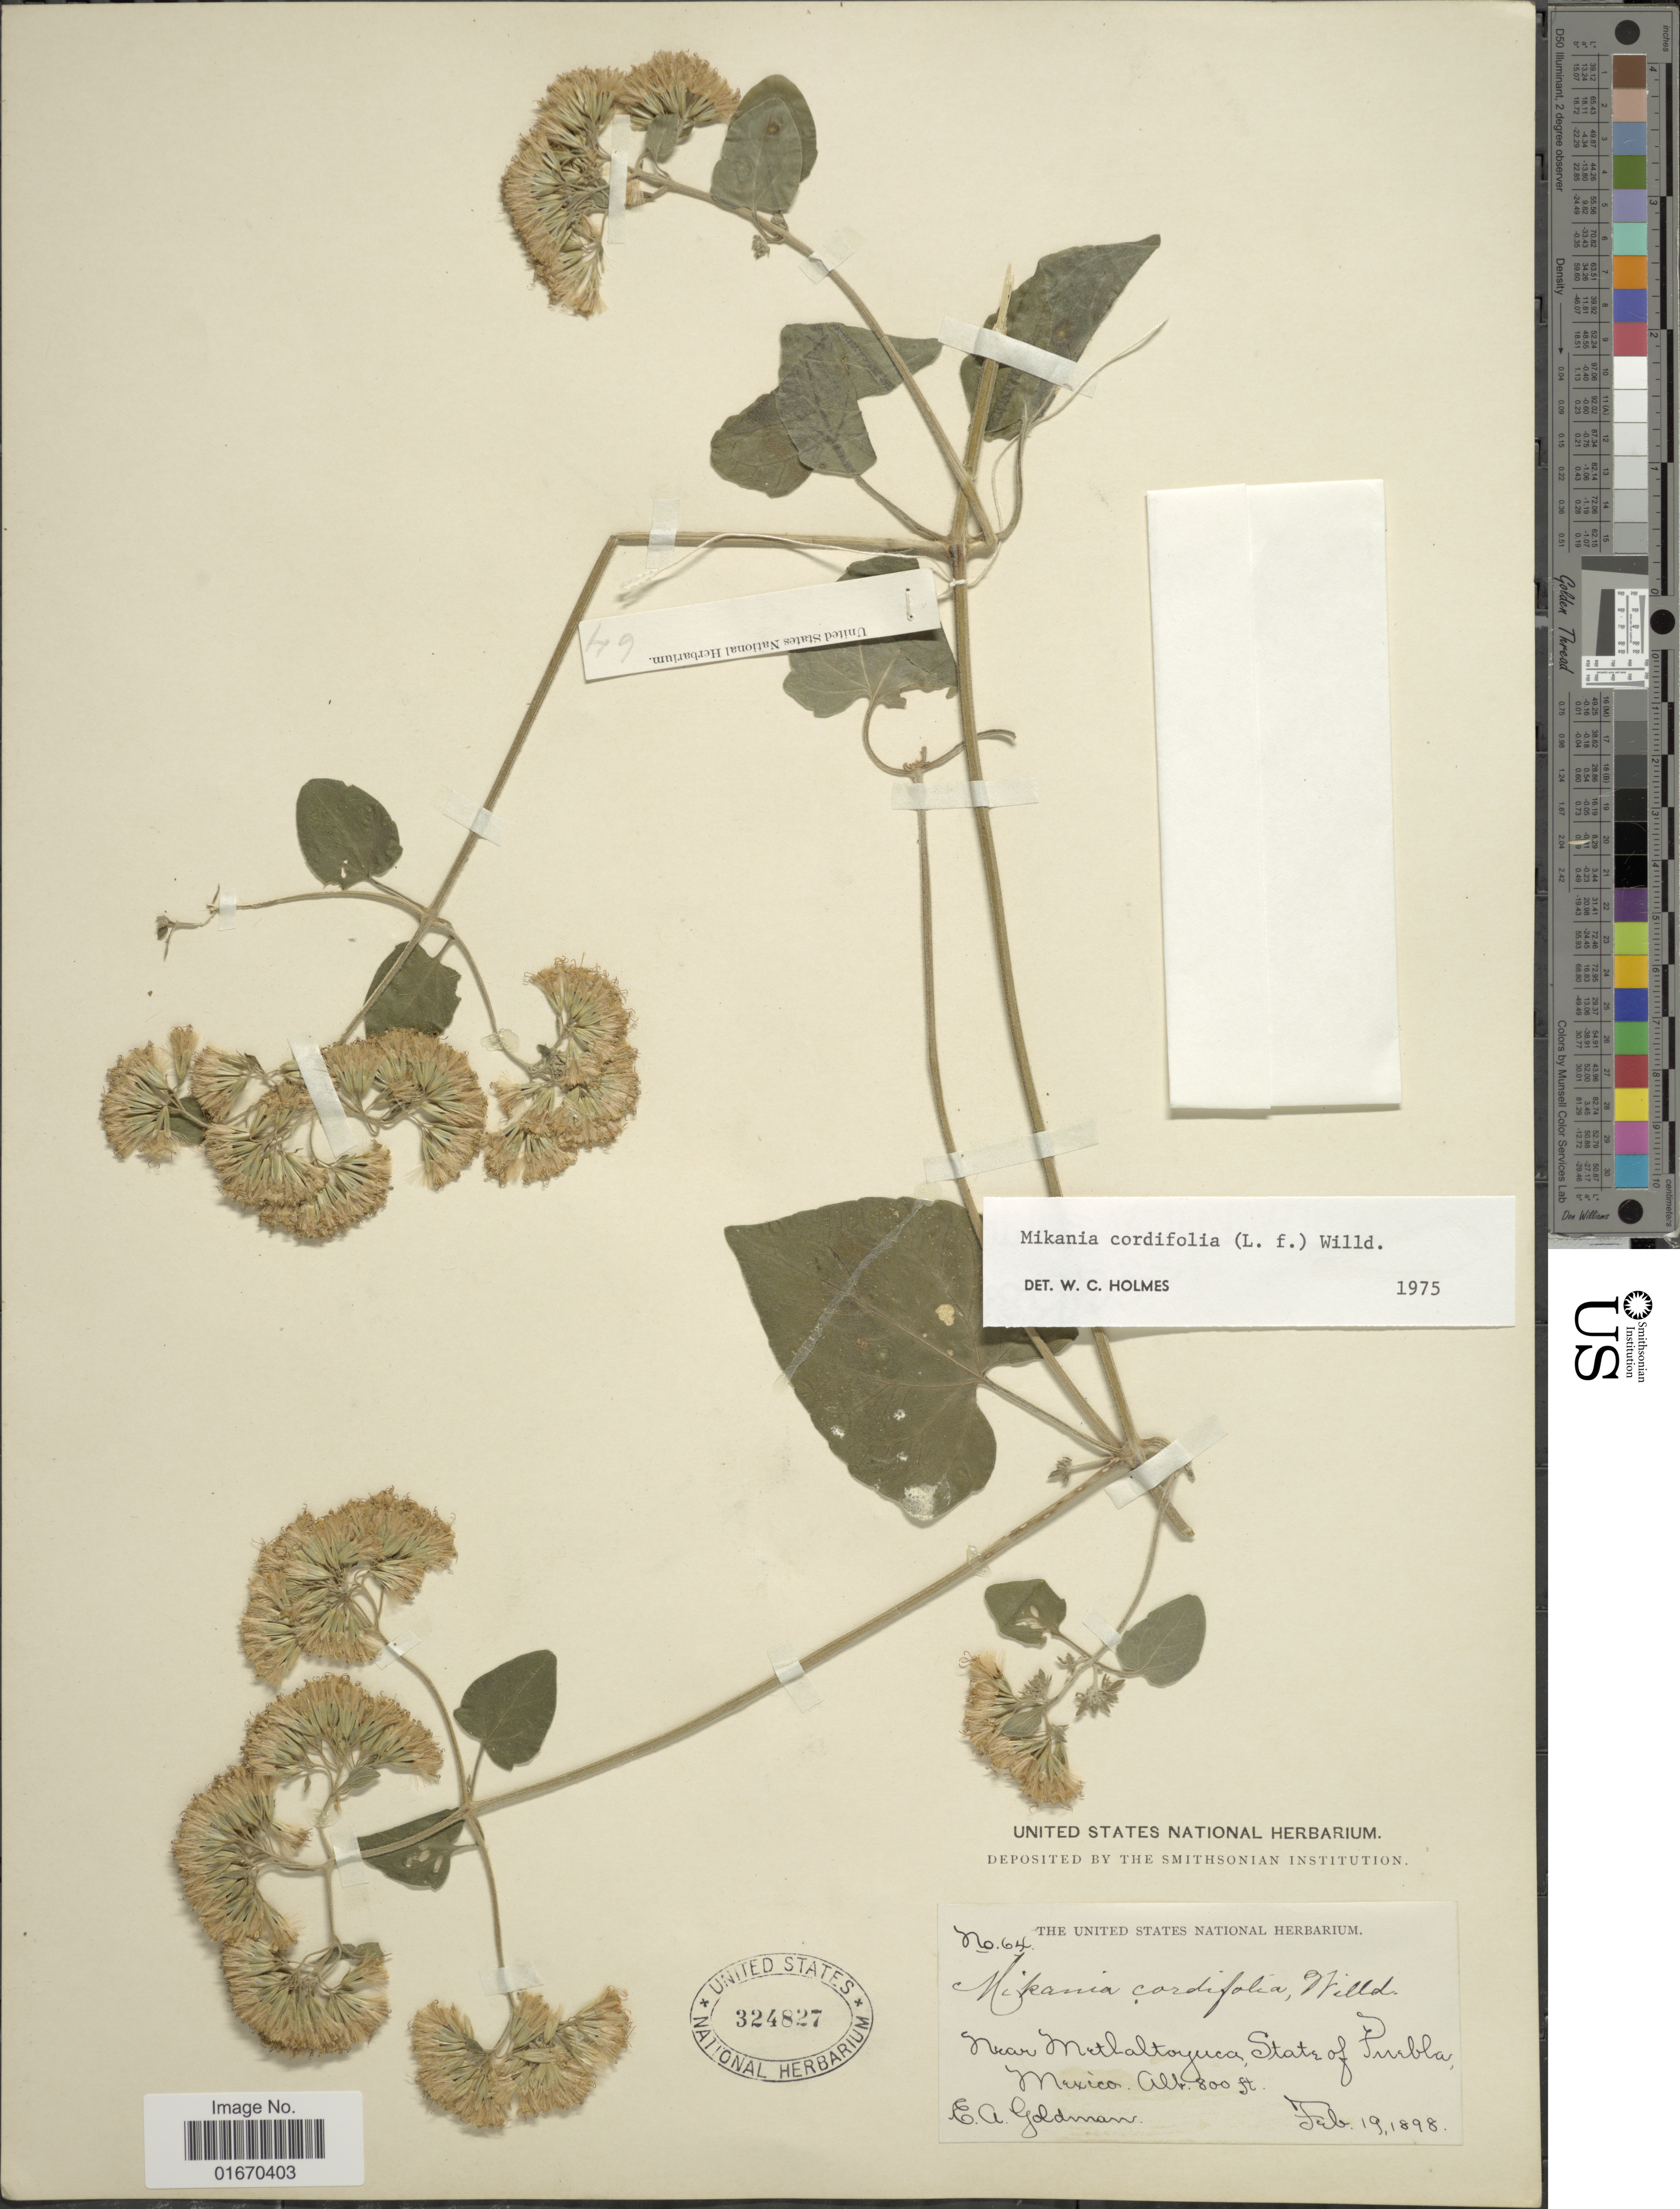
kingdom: Plantae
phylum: Tracheophyta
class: Magnoliopsida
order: Asterales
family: Asteraceae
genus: Mikania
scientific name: Mikania cordifolia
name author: Kunth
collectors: E. A. Goldman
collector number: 64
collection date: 1898-02-19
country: Mexico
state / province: Puebla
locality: Near Metlaltoyuca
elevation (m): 244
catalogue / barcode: US 324827